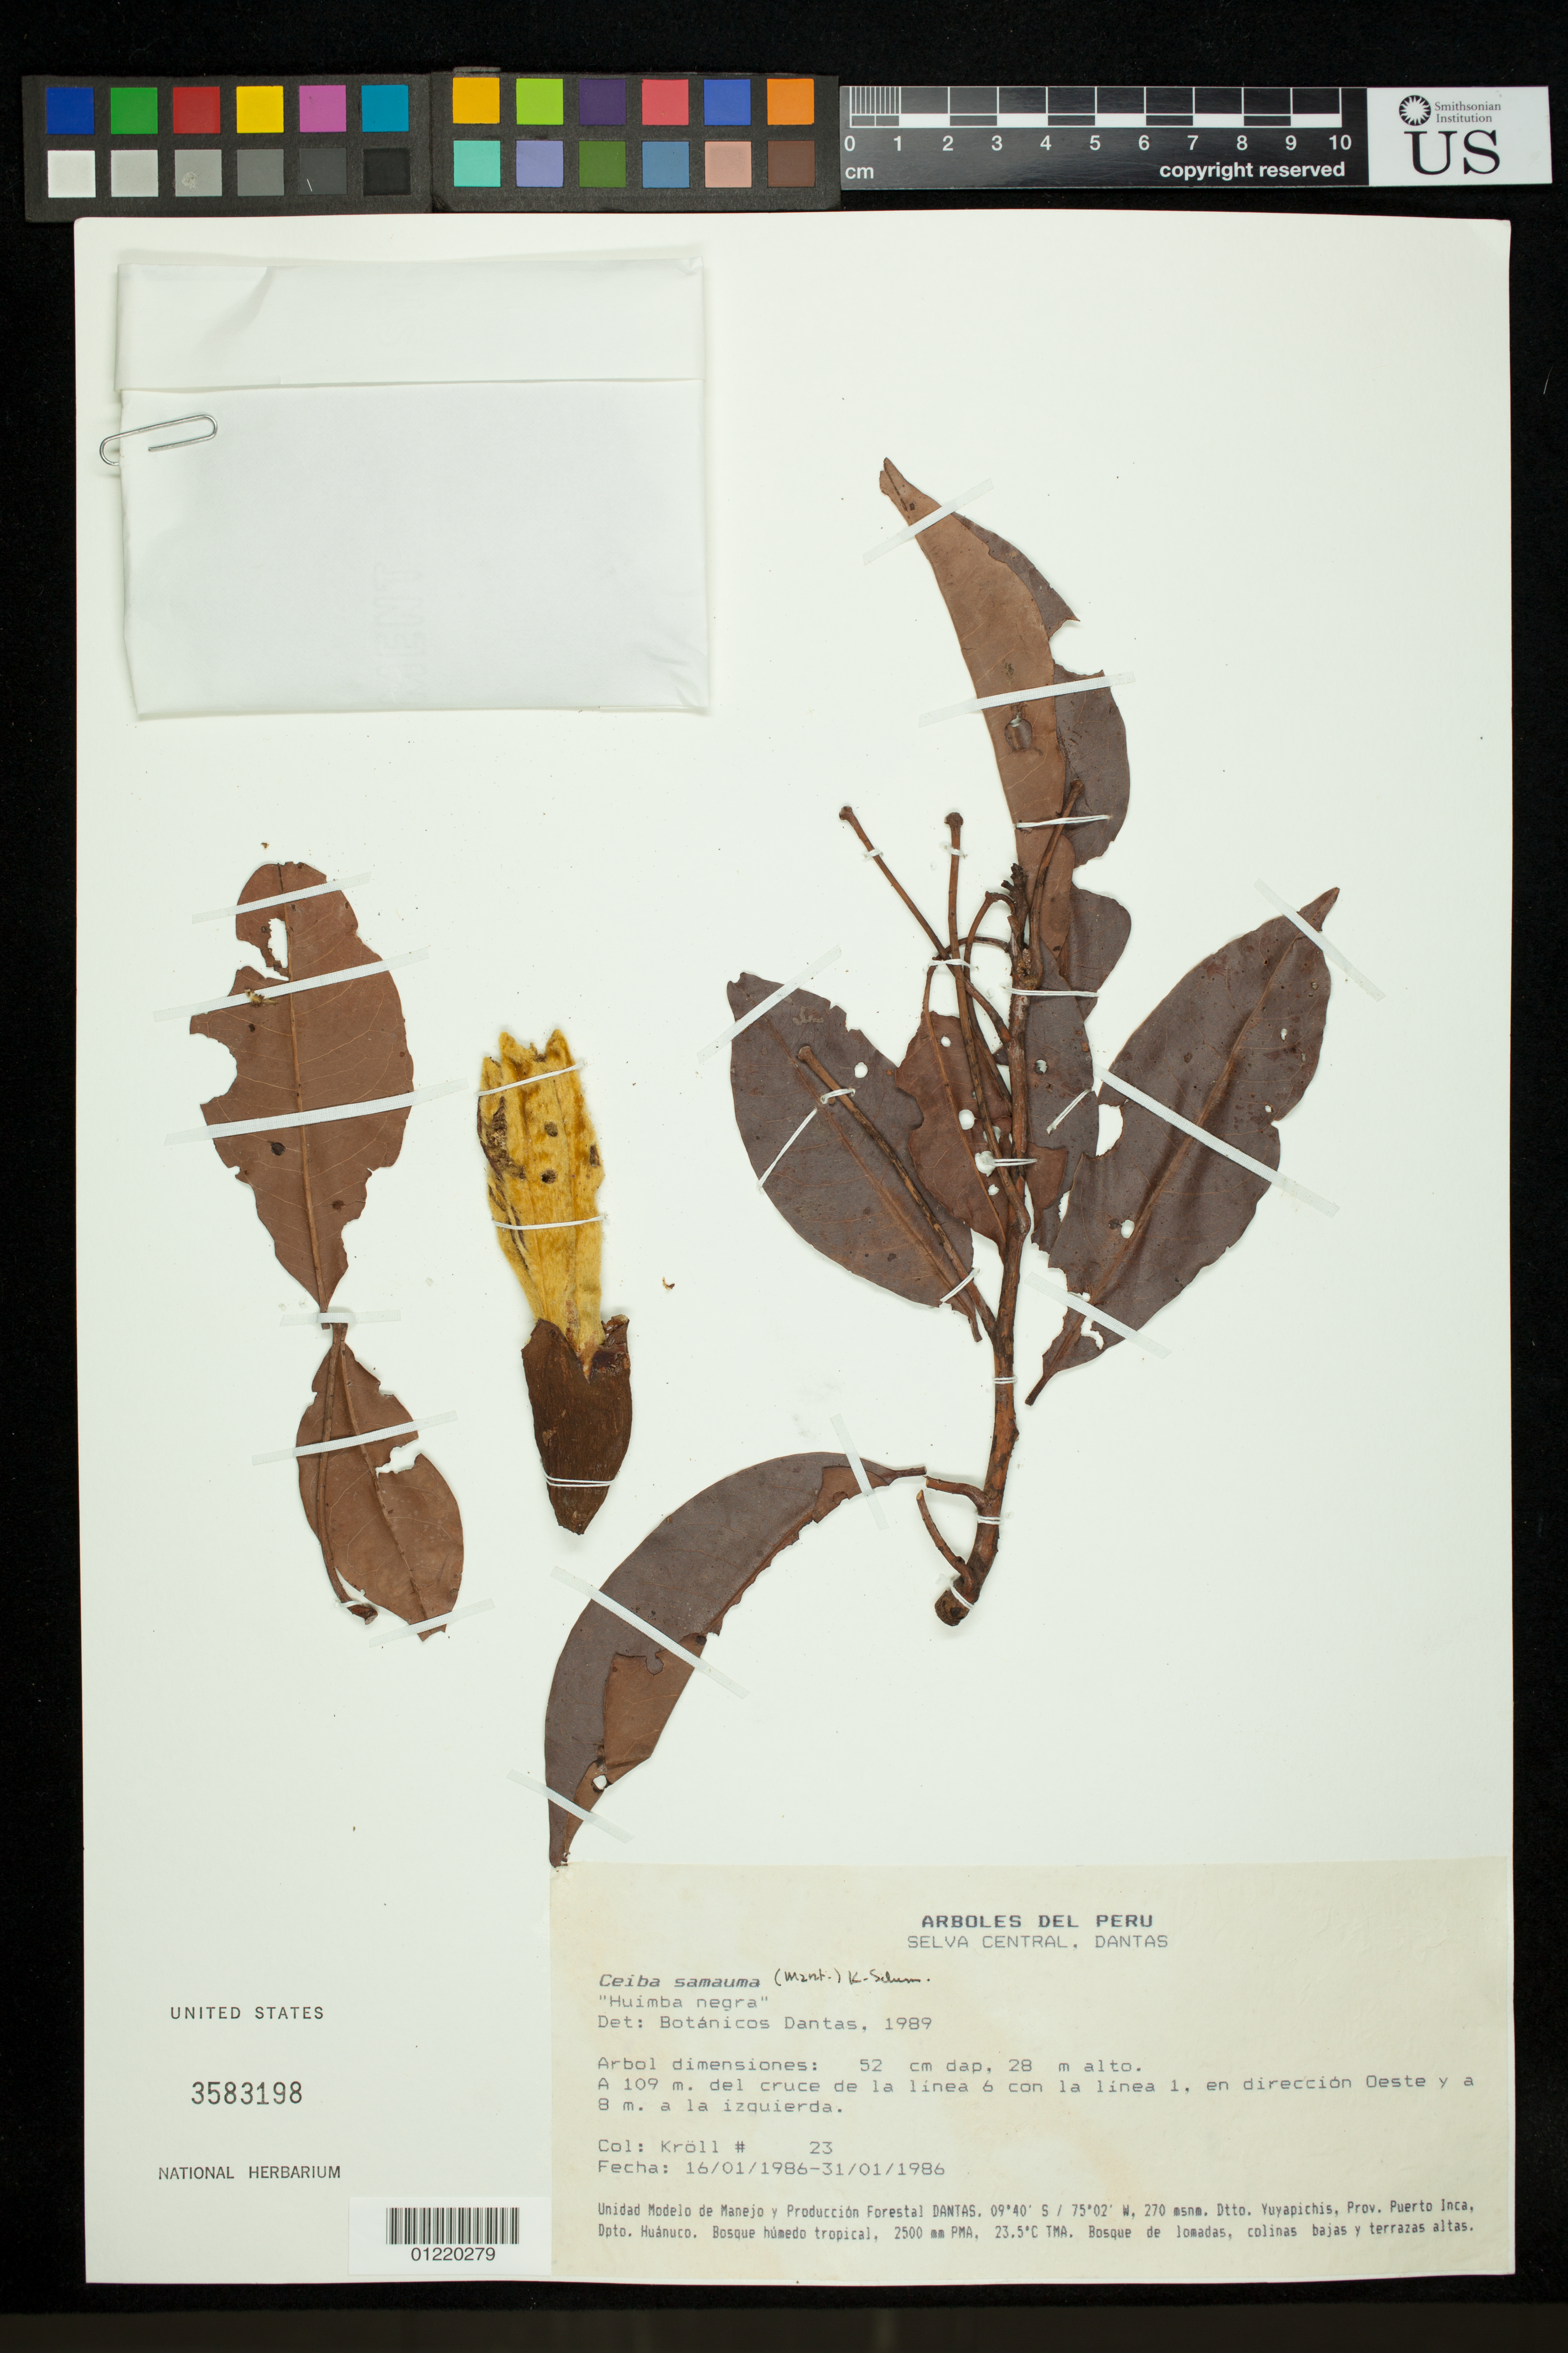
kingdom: Plantae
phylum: Tracheophyta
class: Magnoliopsida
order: Malvales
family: Malvaceae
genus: Ceiba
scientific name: Ceiba samauma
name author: (Mart.) K. Schum.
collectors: J. Kroll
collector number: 23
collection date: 1986-01-16/1986-01-31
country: Peru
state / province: Huánuco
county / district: Puerto Inca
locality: Selva Central DANTAS: Unidad Modelo de Manejo y Produccion Forestal.; Dantas, Dtto. Yuyapichis.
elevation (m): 270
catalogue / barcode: US 3583198